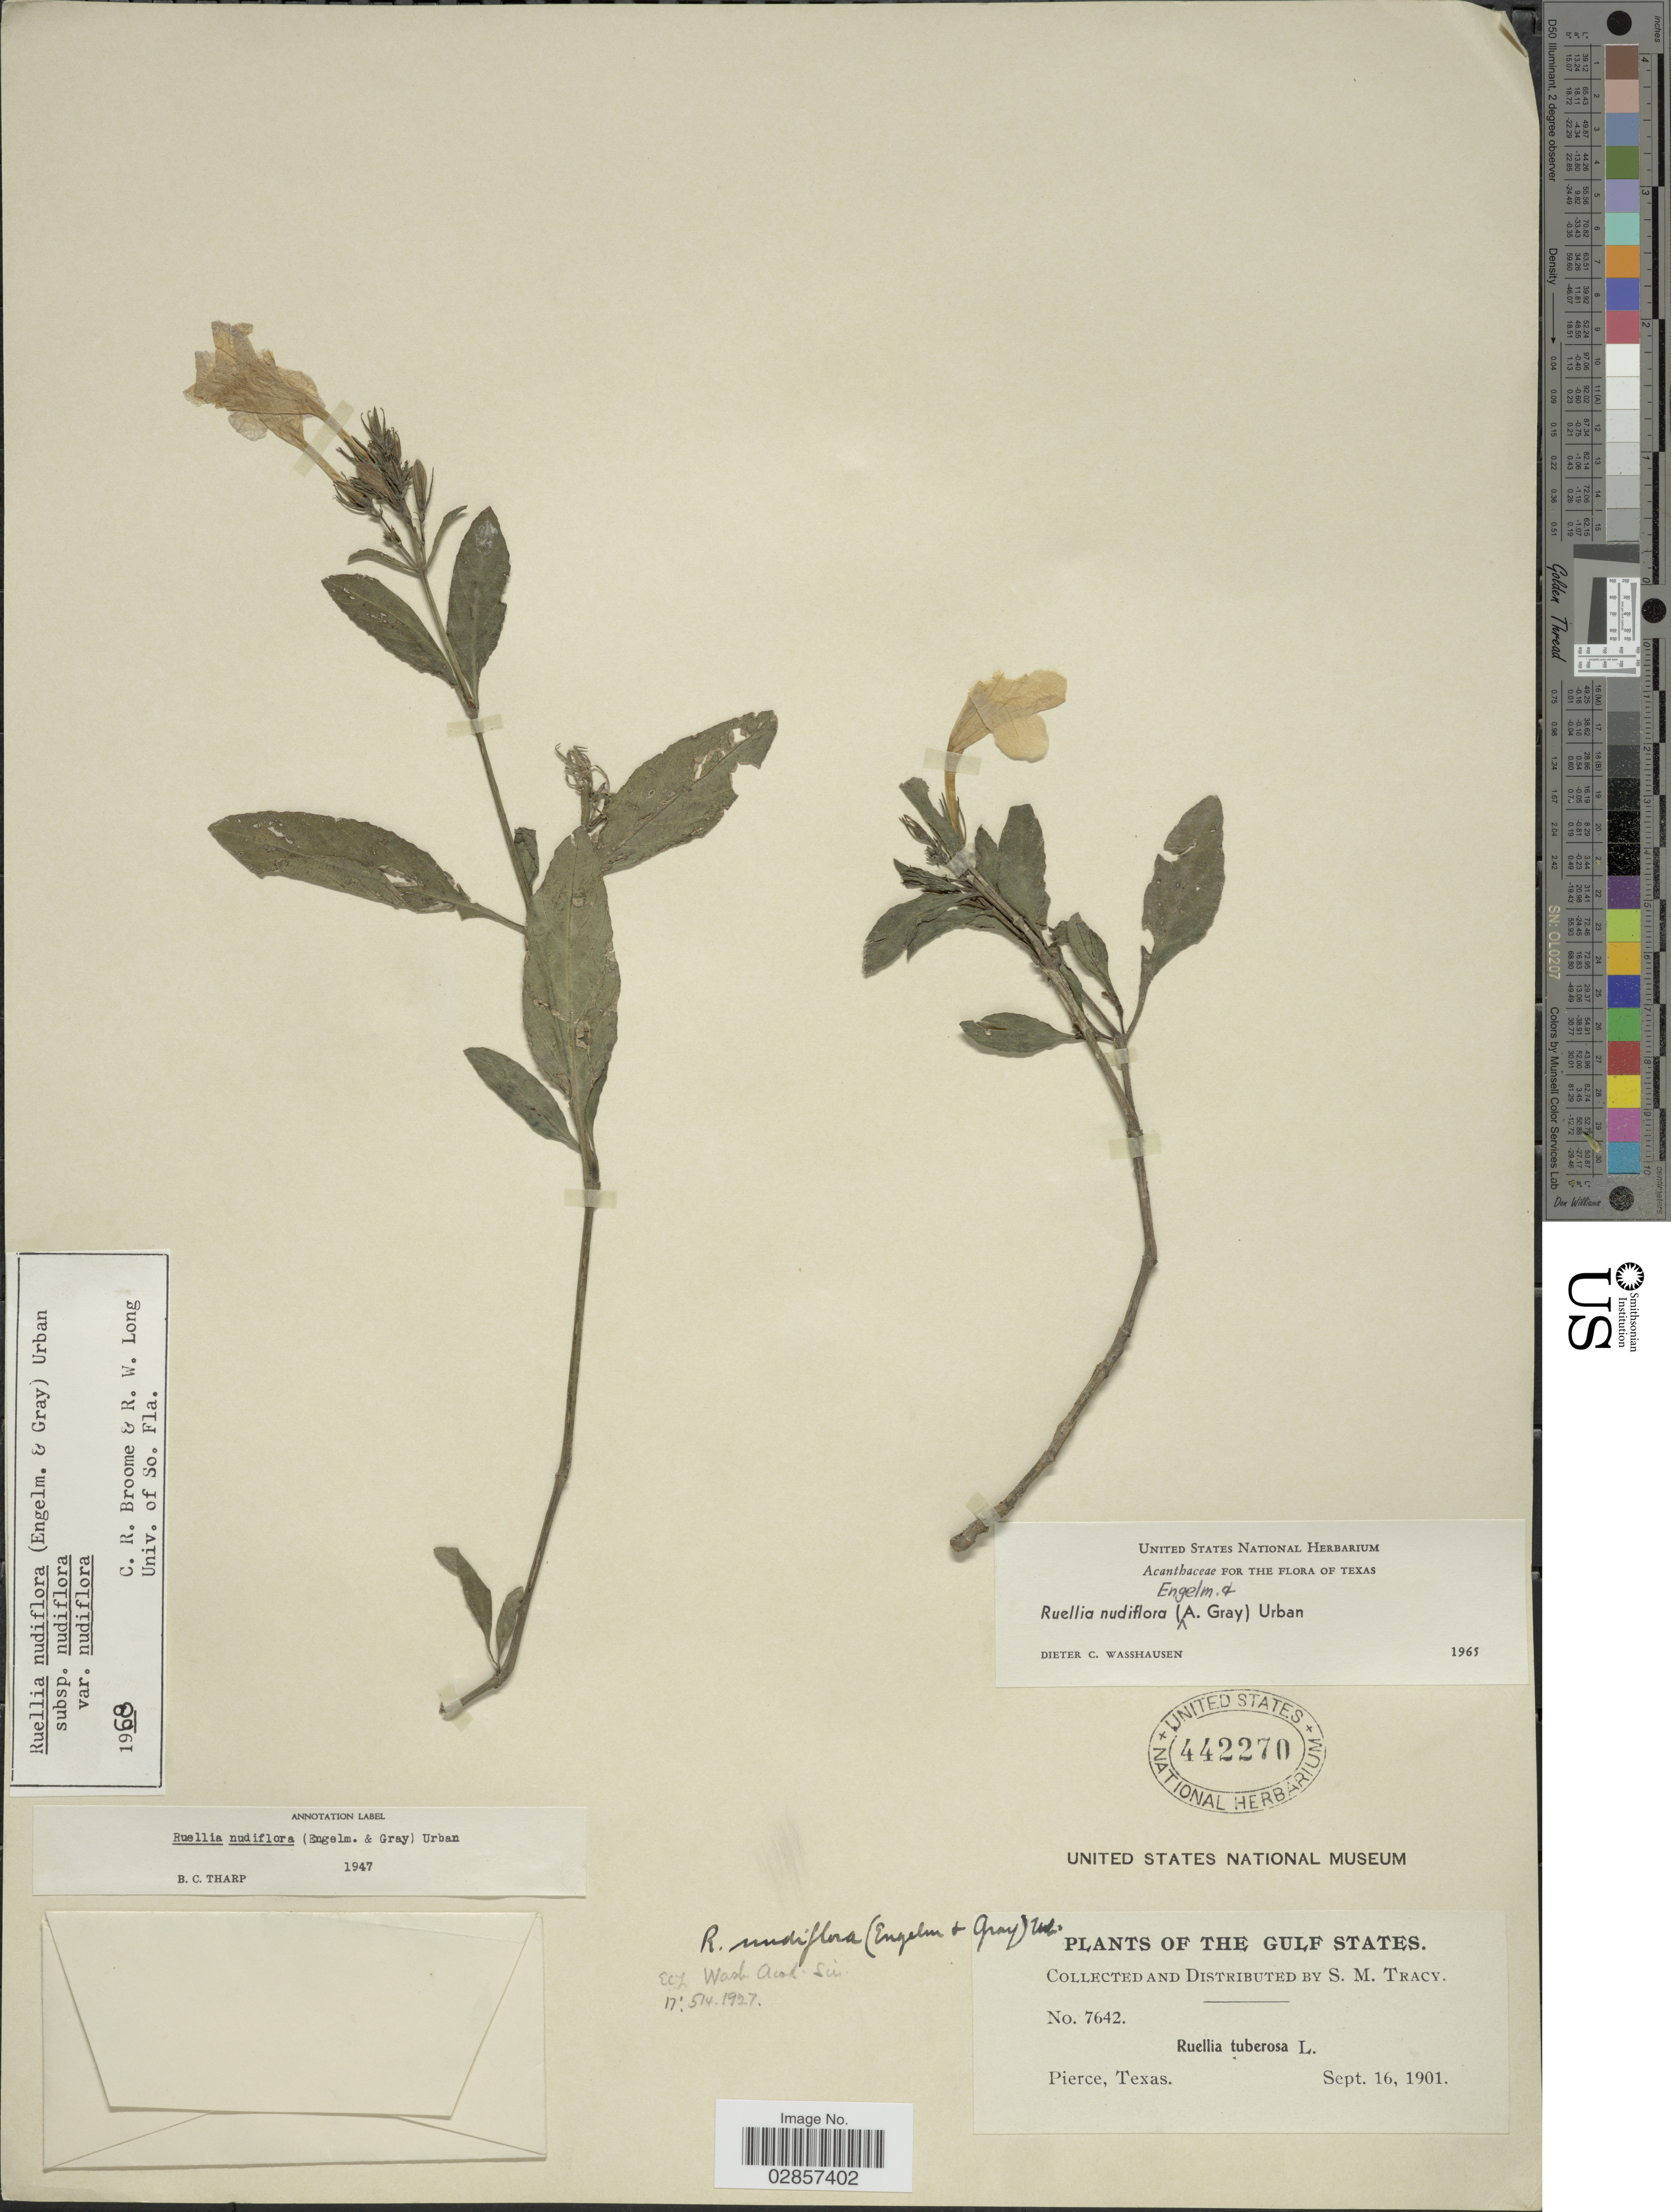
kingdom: Plantae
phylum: Tracheophyta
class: Magnoliopsida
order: Lamiales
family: Acanthaceae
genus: Ruellia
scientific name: Ruellia nudiflora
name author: (Engelm. & A. Gray) Urb.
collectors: S. M. Tracy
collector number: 7642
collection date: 1901-09-16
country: United States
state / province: Texas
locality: The Gulf States, Pierce, Texas.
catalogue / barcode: US 442270